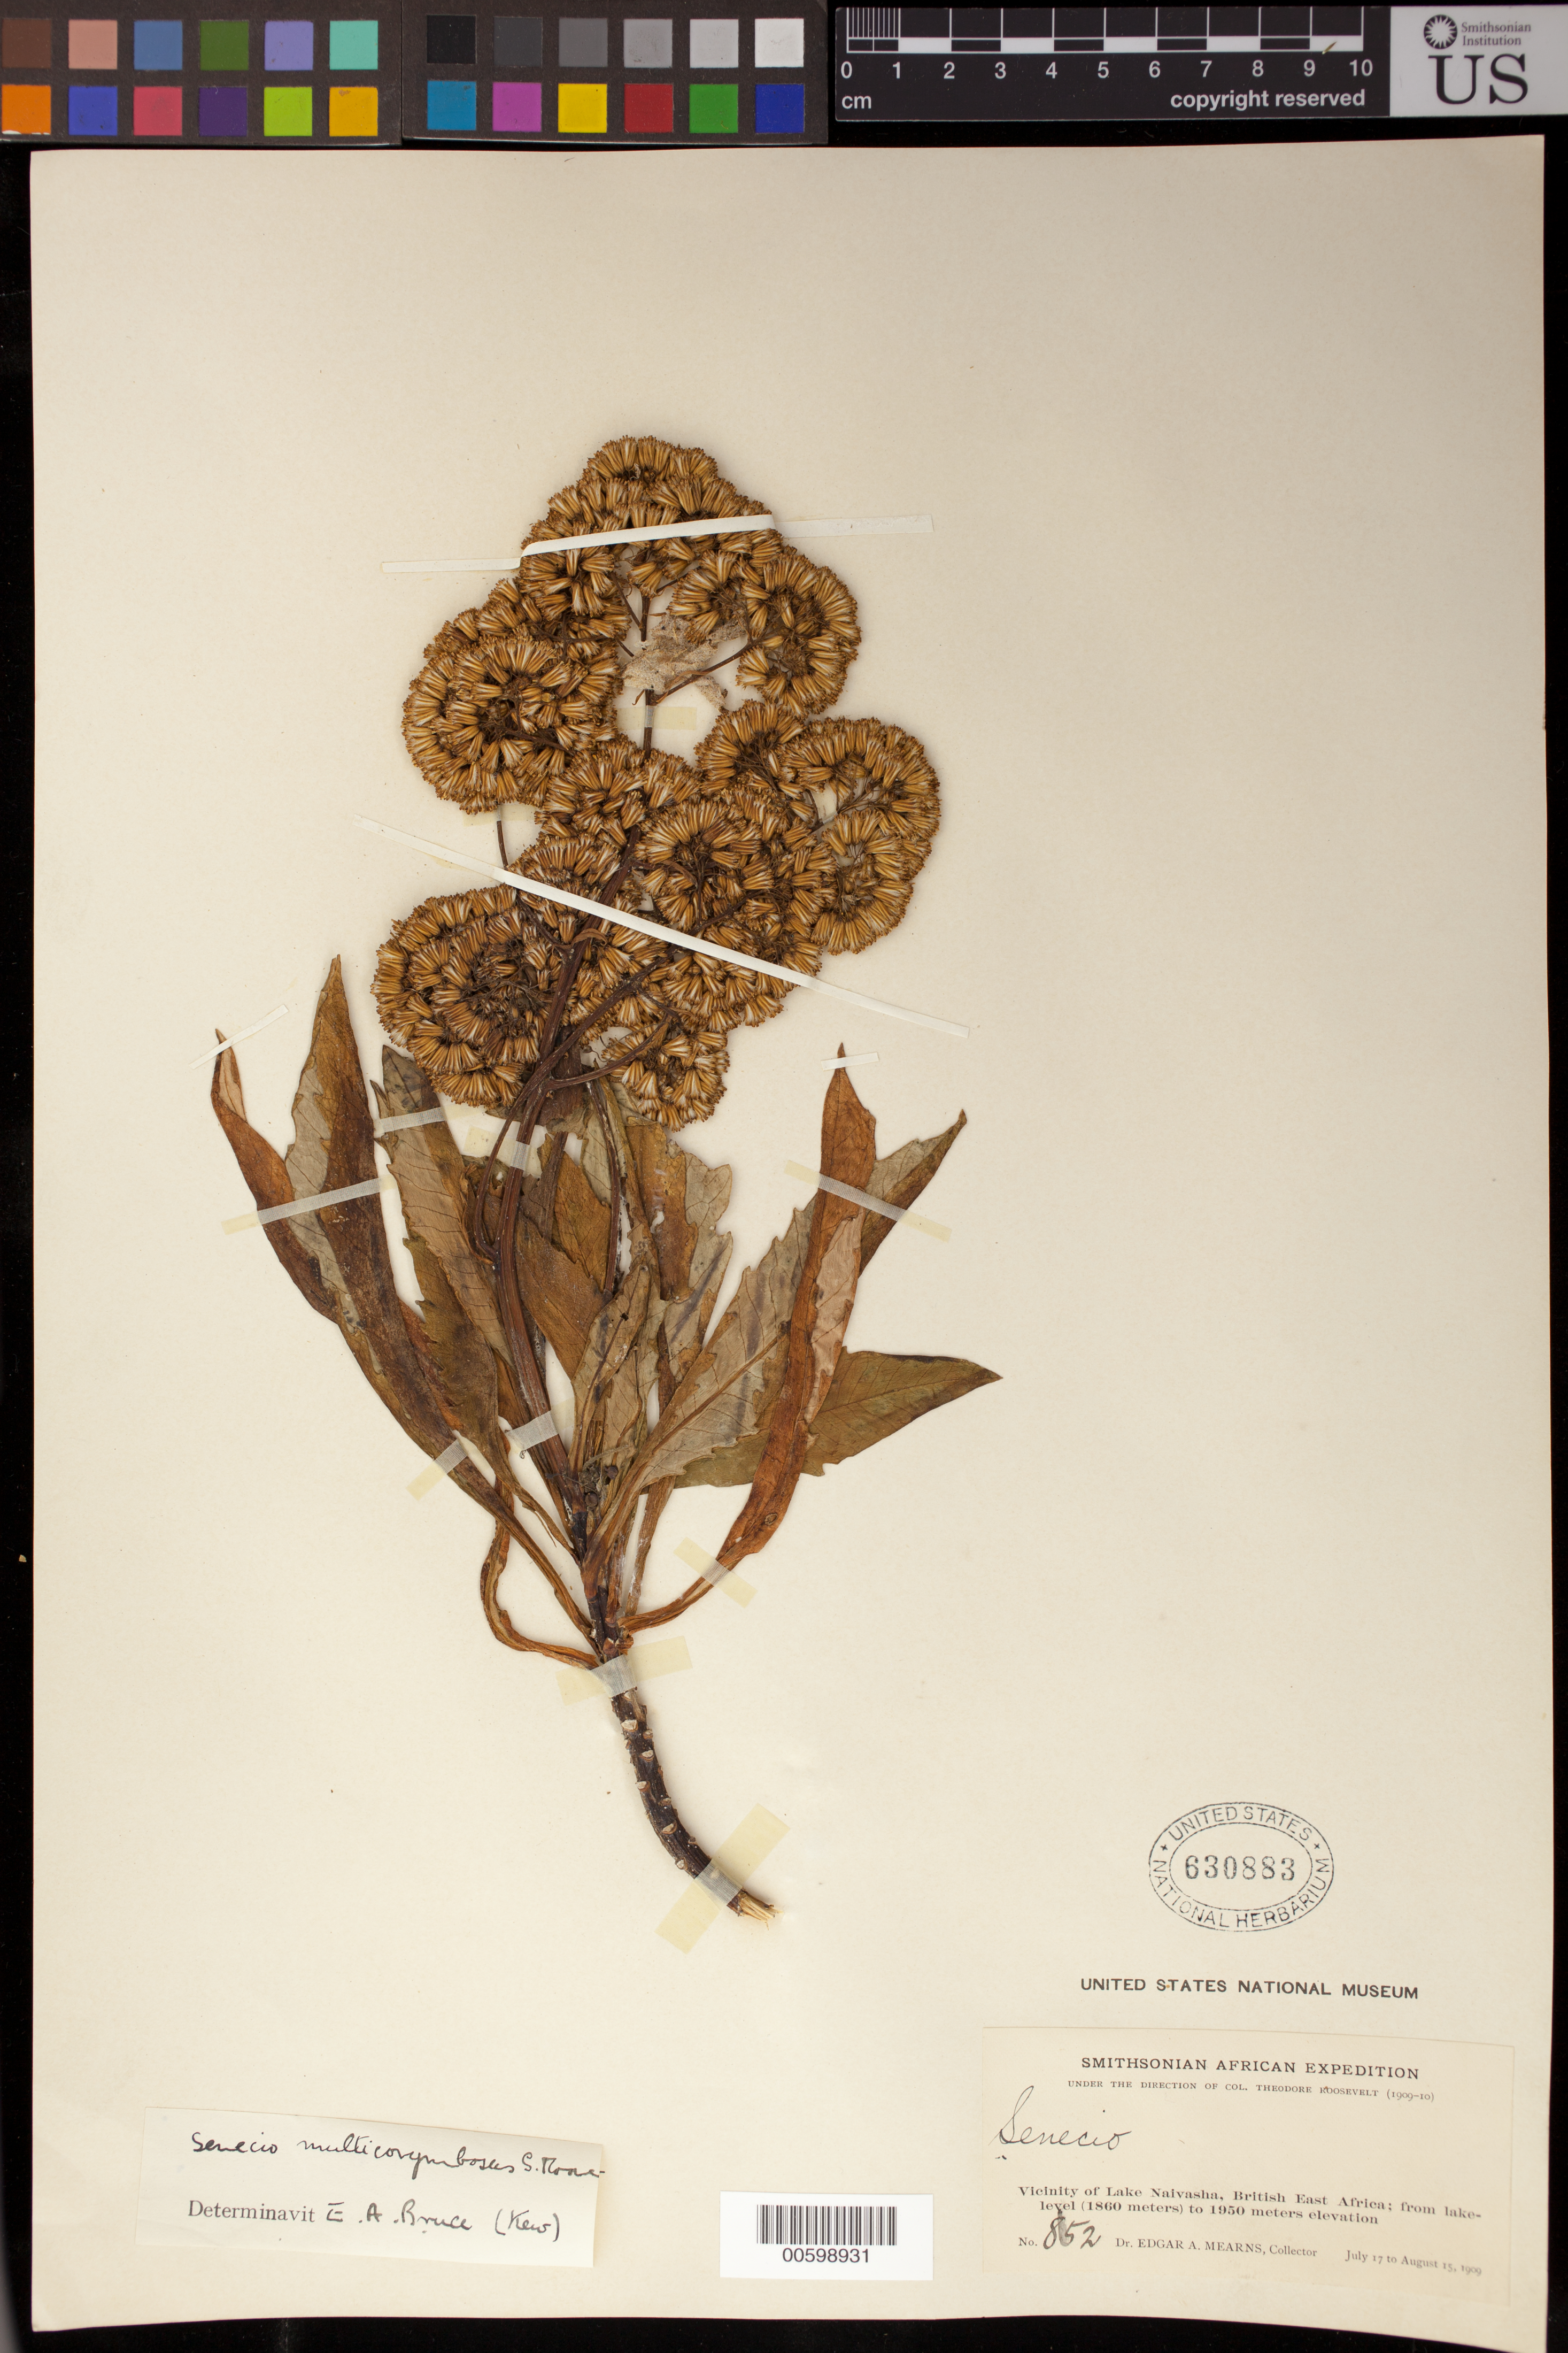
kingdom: Plantae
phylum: Tracheophyta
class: Magnoliopsida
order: Asterales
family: Asteraceae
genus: Senecio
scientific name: Senecio multicorymbosus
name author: S. Moore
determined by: Bruce, E. A., (K), Royal Botanic Garden (Kew)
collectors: E. A. Mearns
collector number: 852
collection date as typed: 17 Aug 1909 to 15 Aug 1909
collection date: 1909-08-15/1909-08-17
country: Kenya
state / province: Nakuru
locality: Vicinity of Lake Naivasha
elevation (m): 1860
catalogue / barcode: US 630883